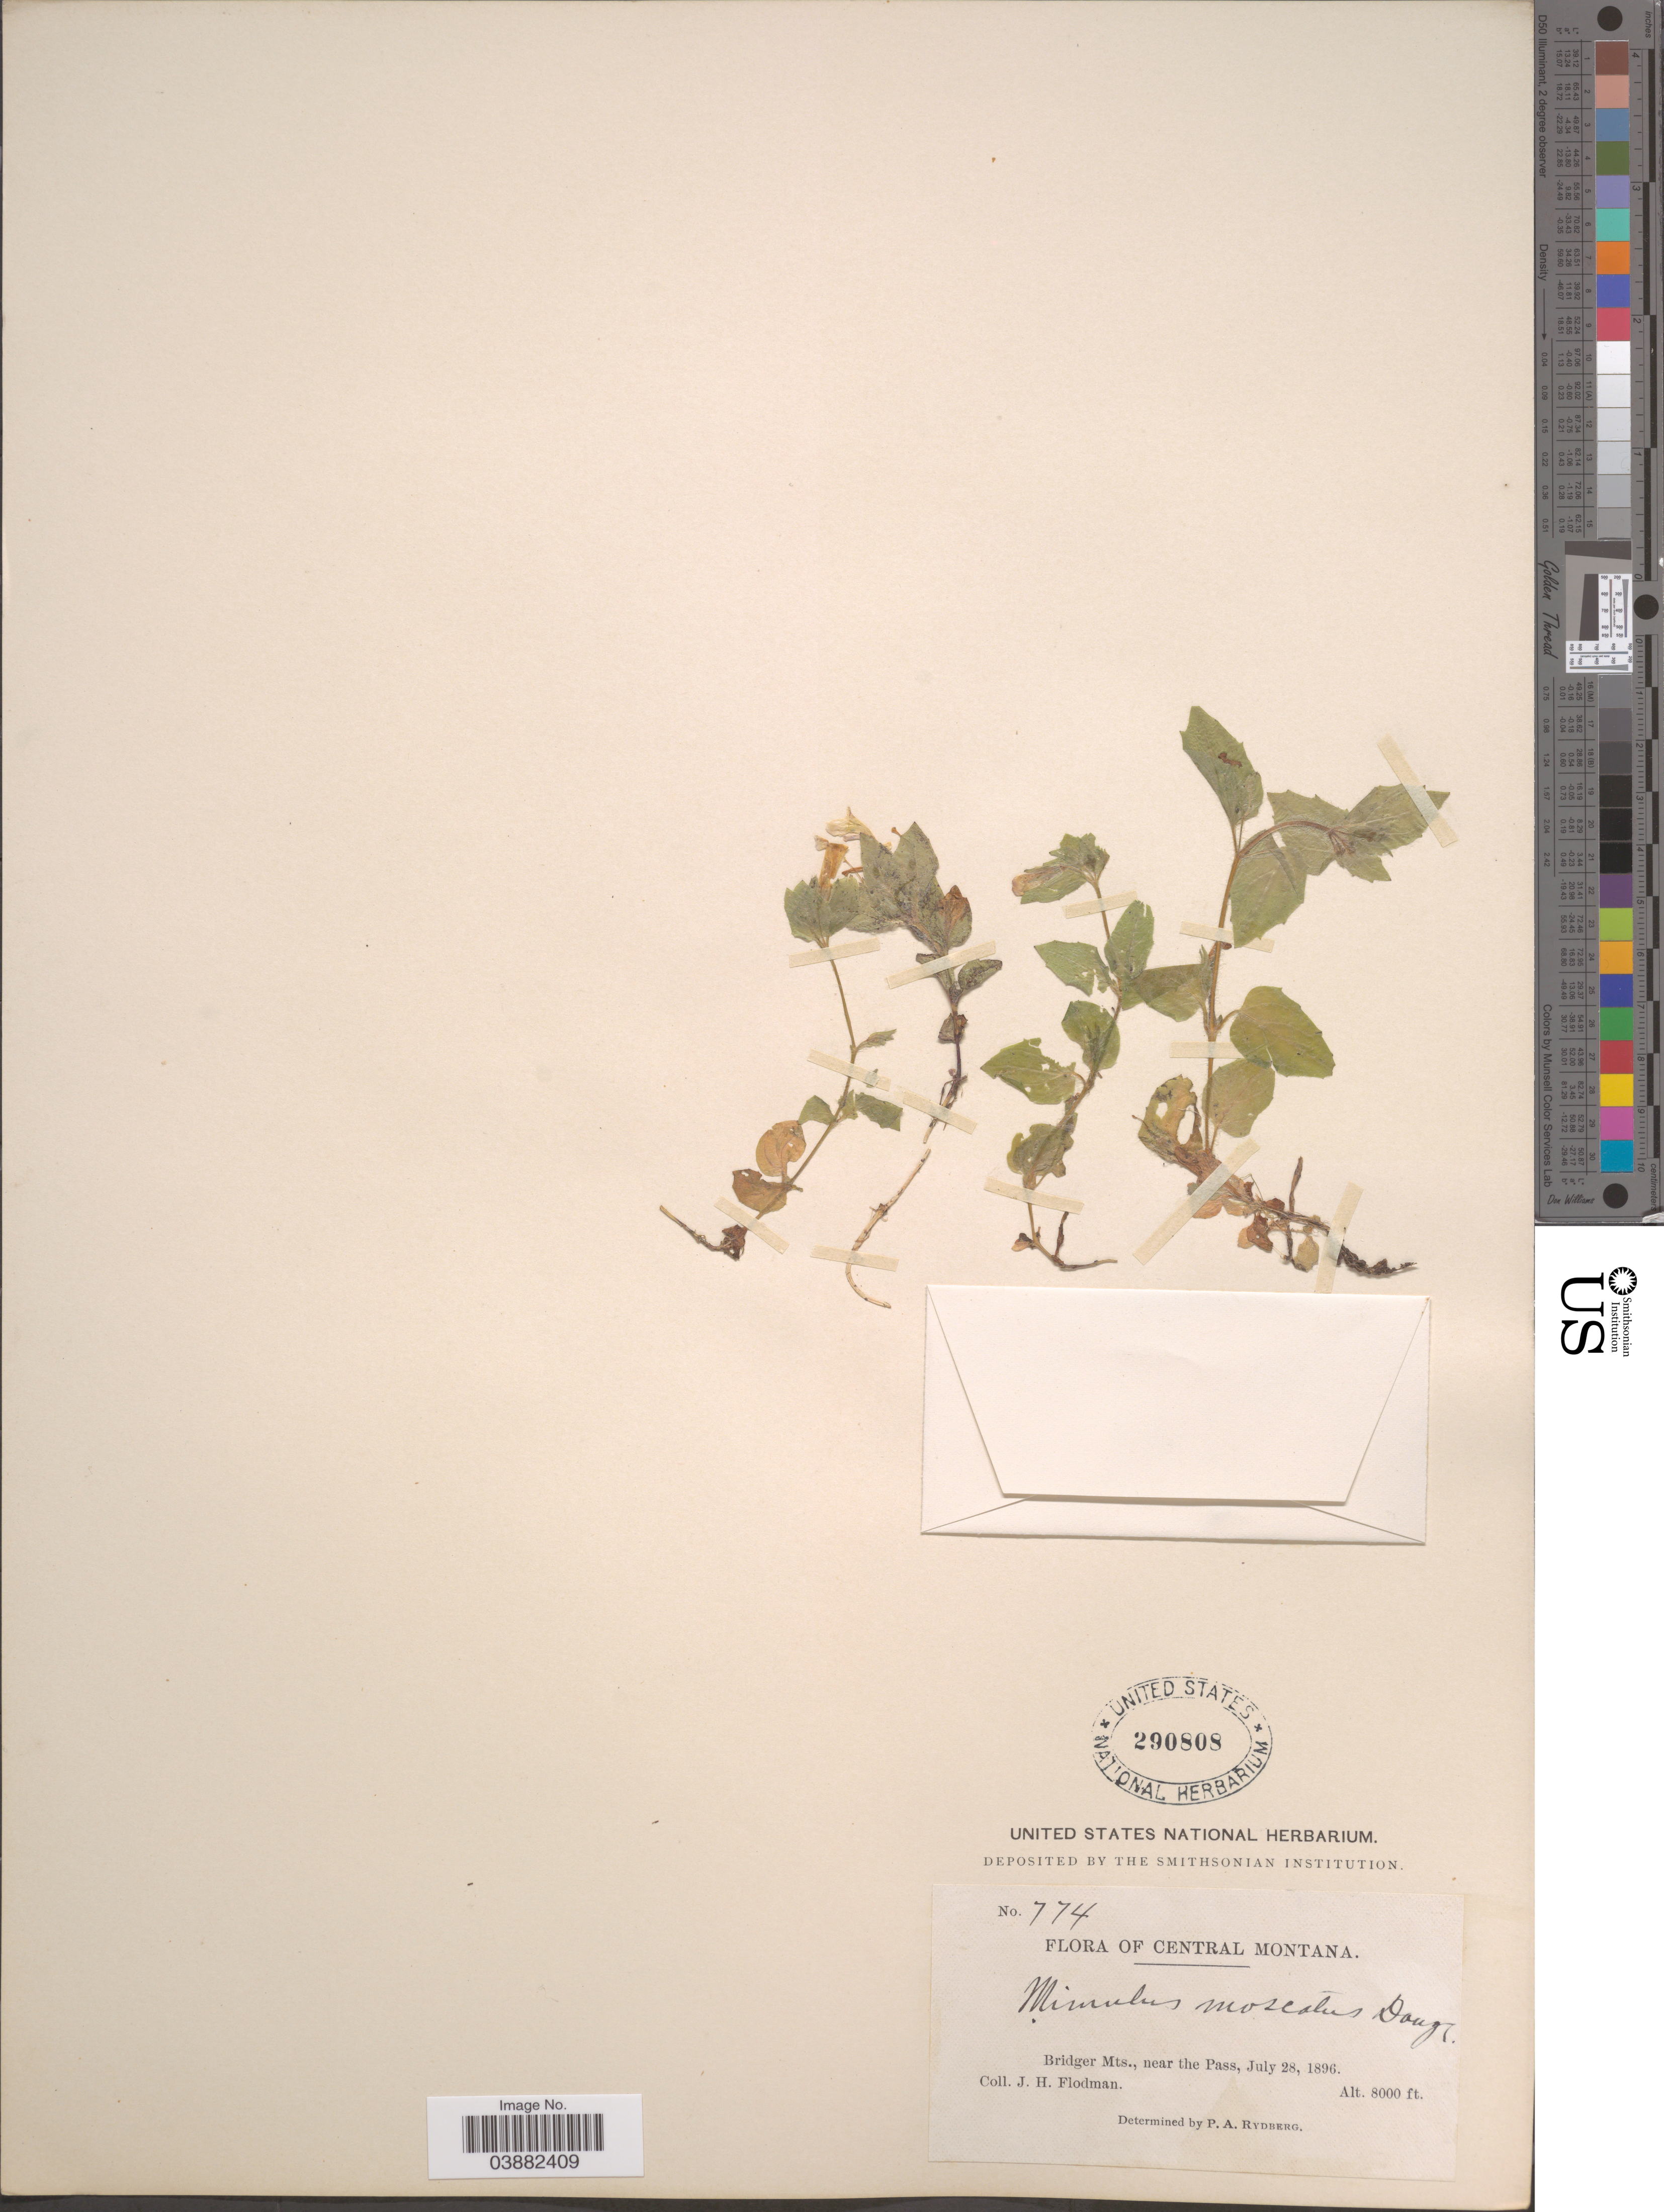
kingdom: Plantae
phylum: Tracheophyta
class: Magnoliopsida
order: Lamiales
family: Phrymaceae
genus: Mimulus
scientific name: Mimulus moschatus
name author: Douglas ex Lindl.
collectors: J. Flodman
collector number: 774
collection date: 1896-07-28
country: United States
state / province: Montana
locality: Central Montana. Bridger Mts., near the Pass.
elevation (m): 2438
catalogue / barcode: US 290808